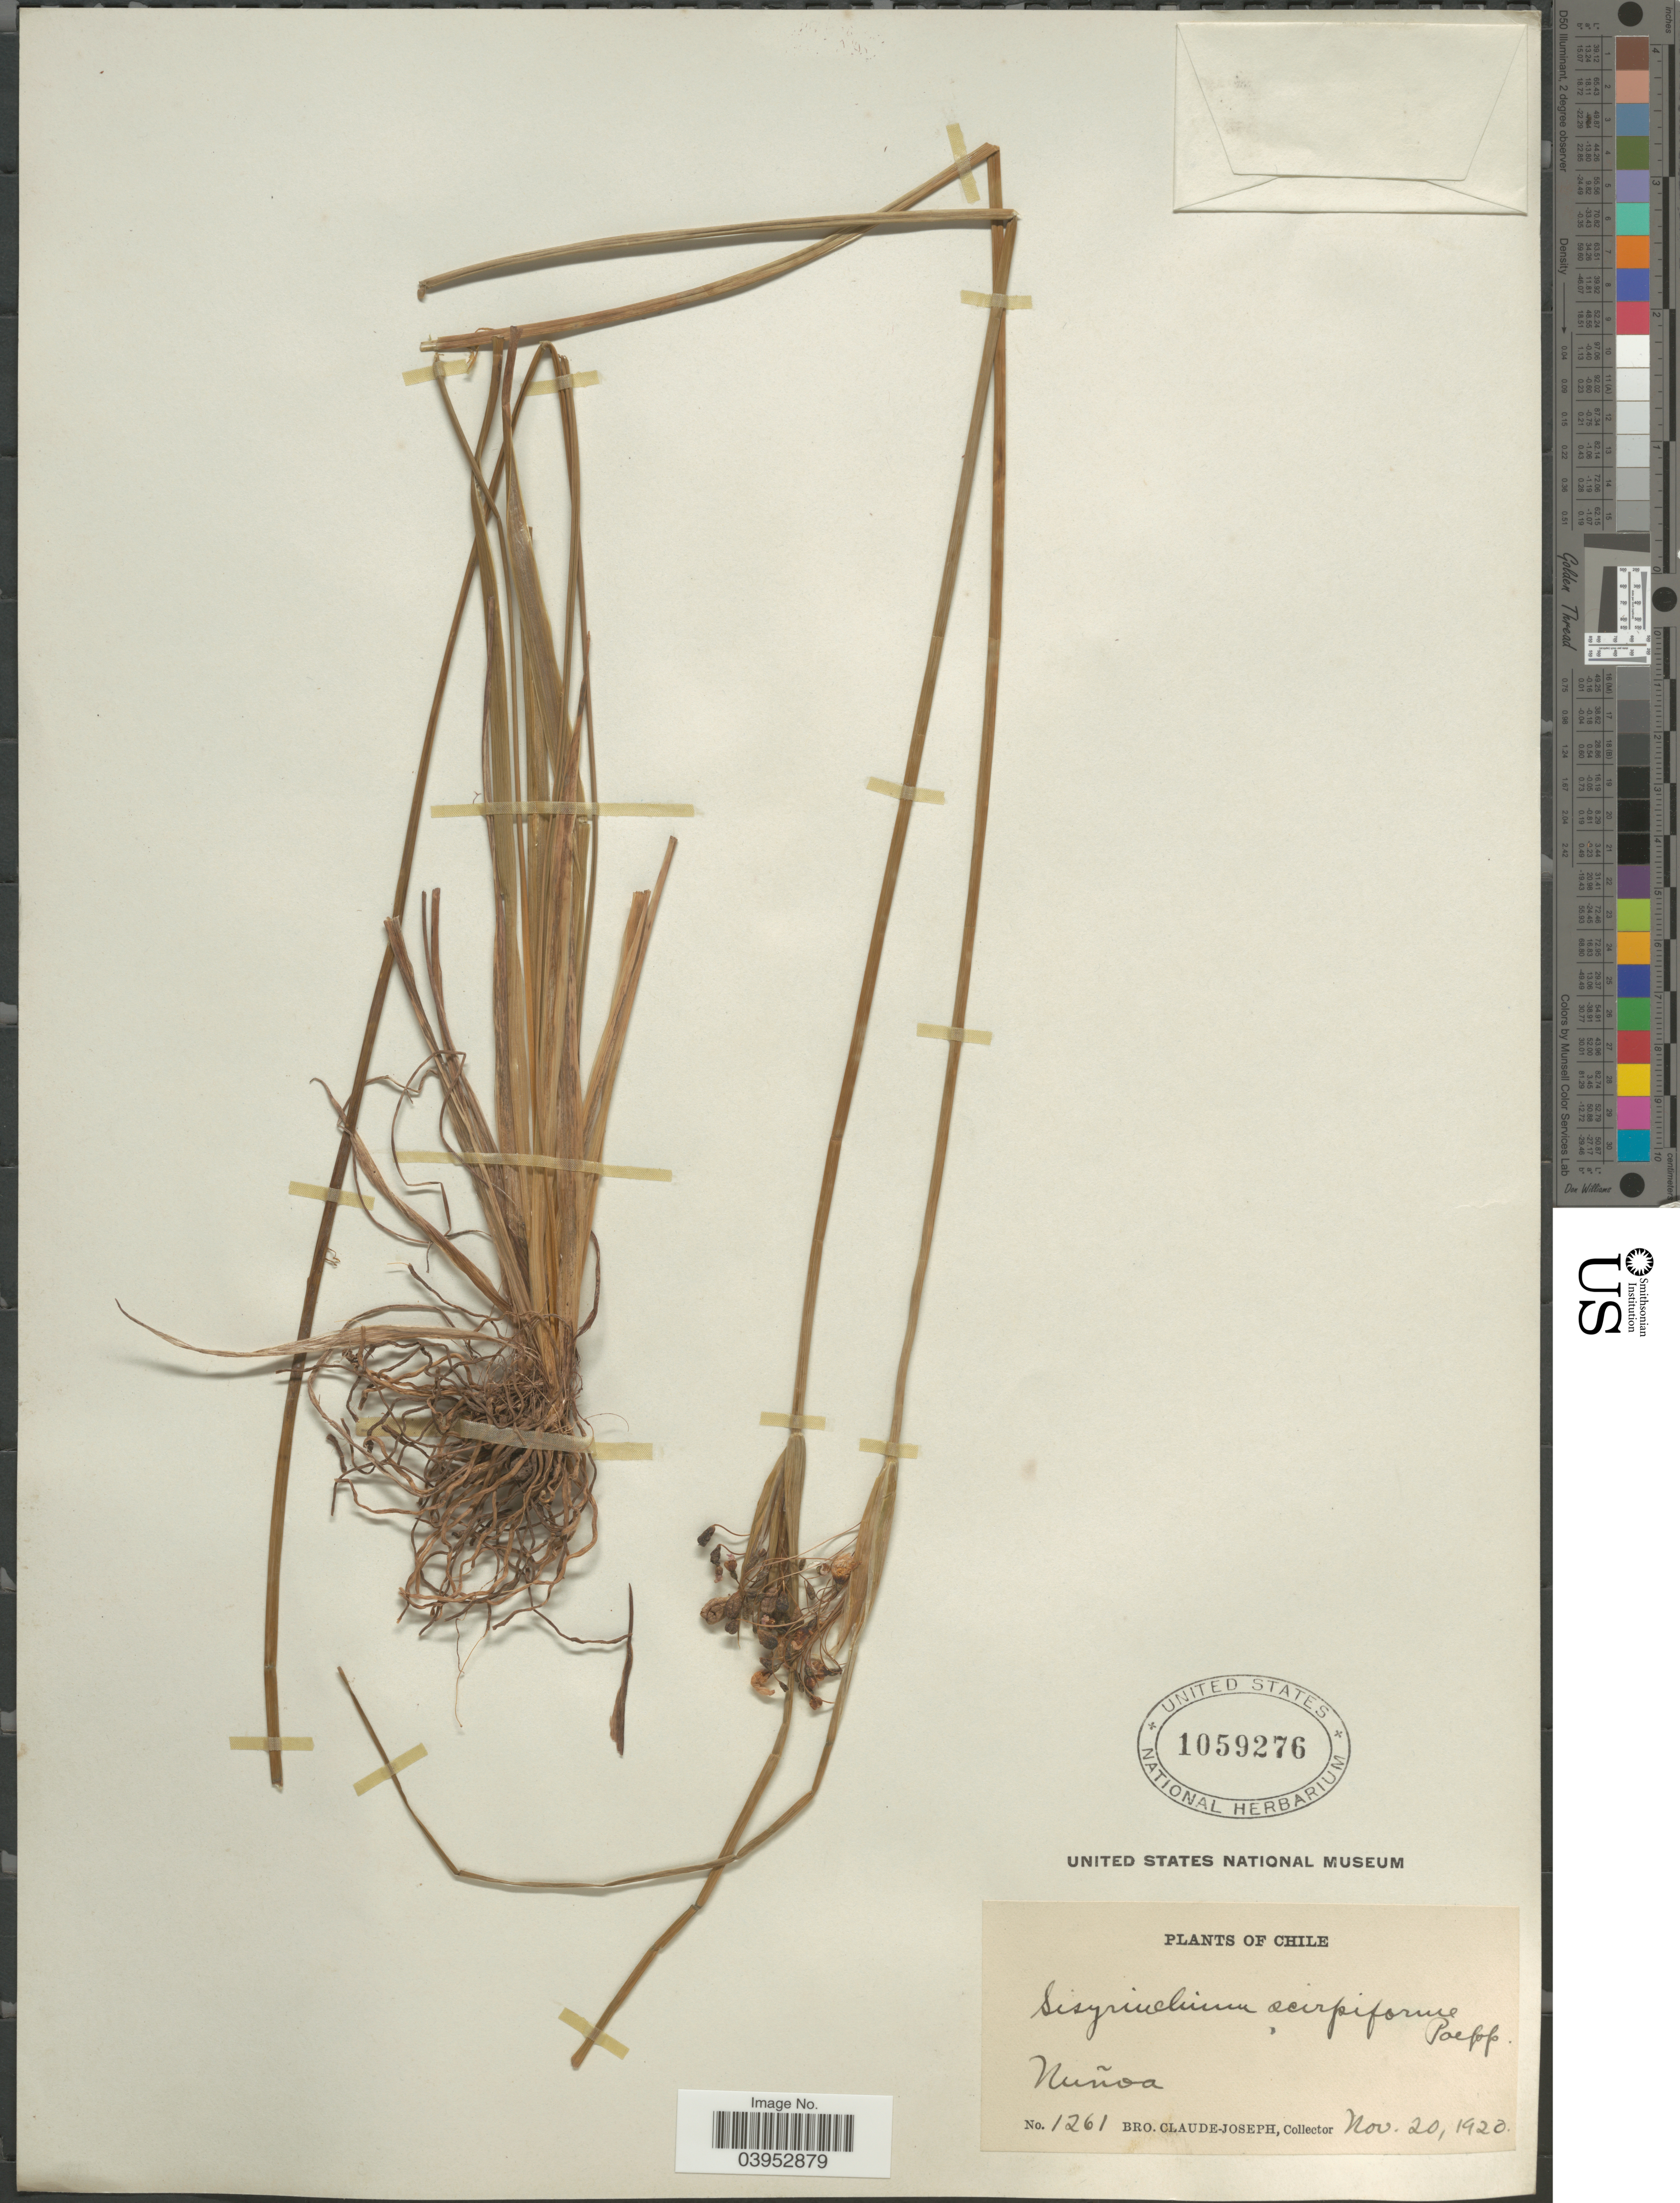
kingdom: Plantae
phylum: Tracheophyta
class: Liliopsida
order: Asparagales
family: Iridaceae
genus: Olsynium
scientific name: Olsynium scirpoideum subsp. scirpoideum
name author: (Poepp.) Goldblatt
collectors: Bro. Claude-Joseph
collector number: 1261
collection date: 1920-11-20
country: Chile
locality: Nuñoa.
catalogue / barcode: US 1059276